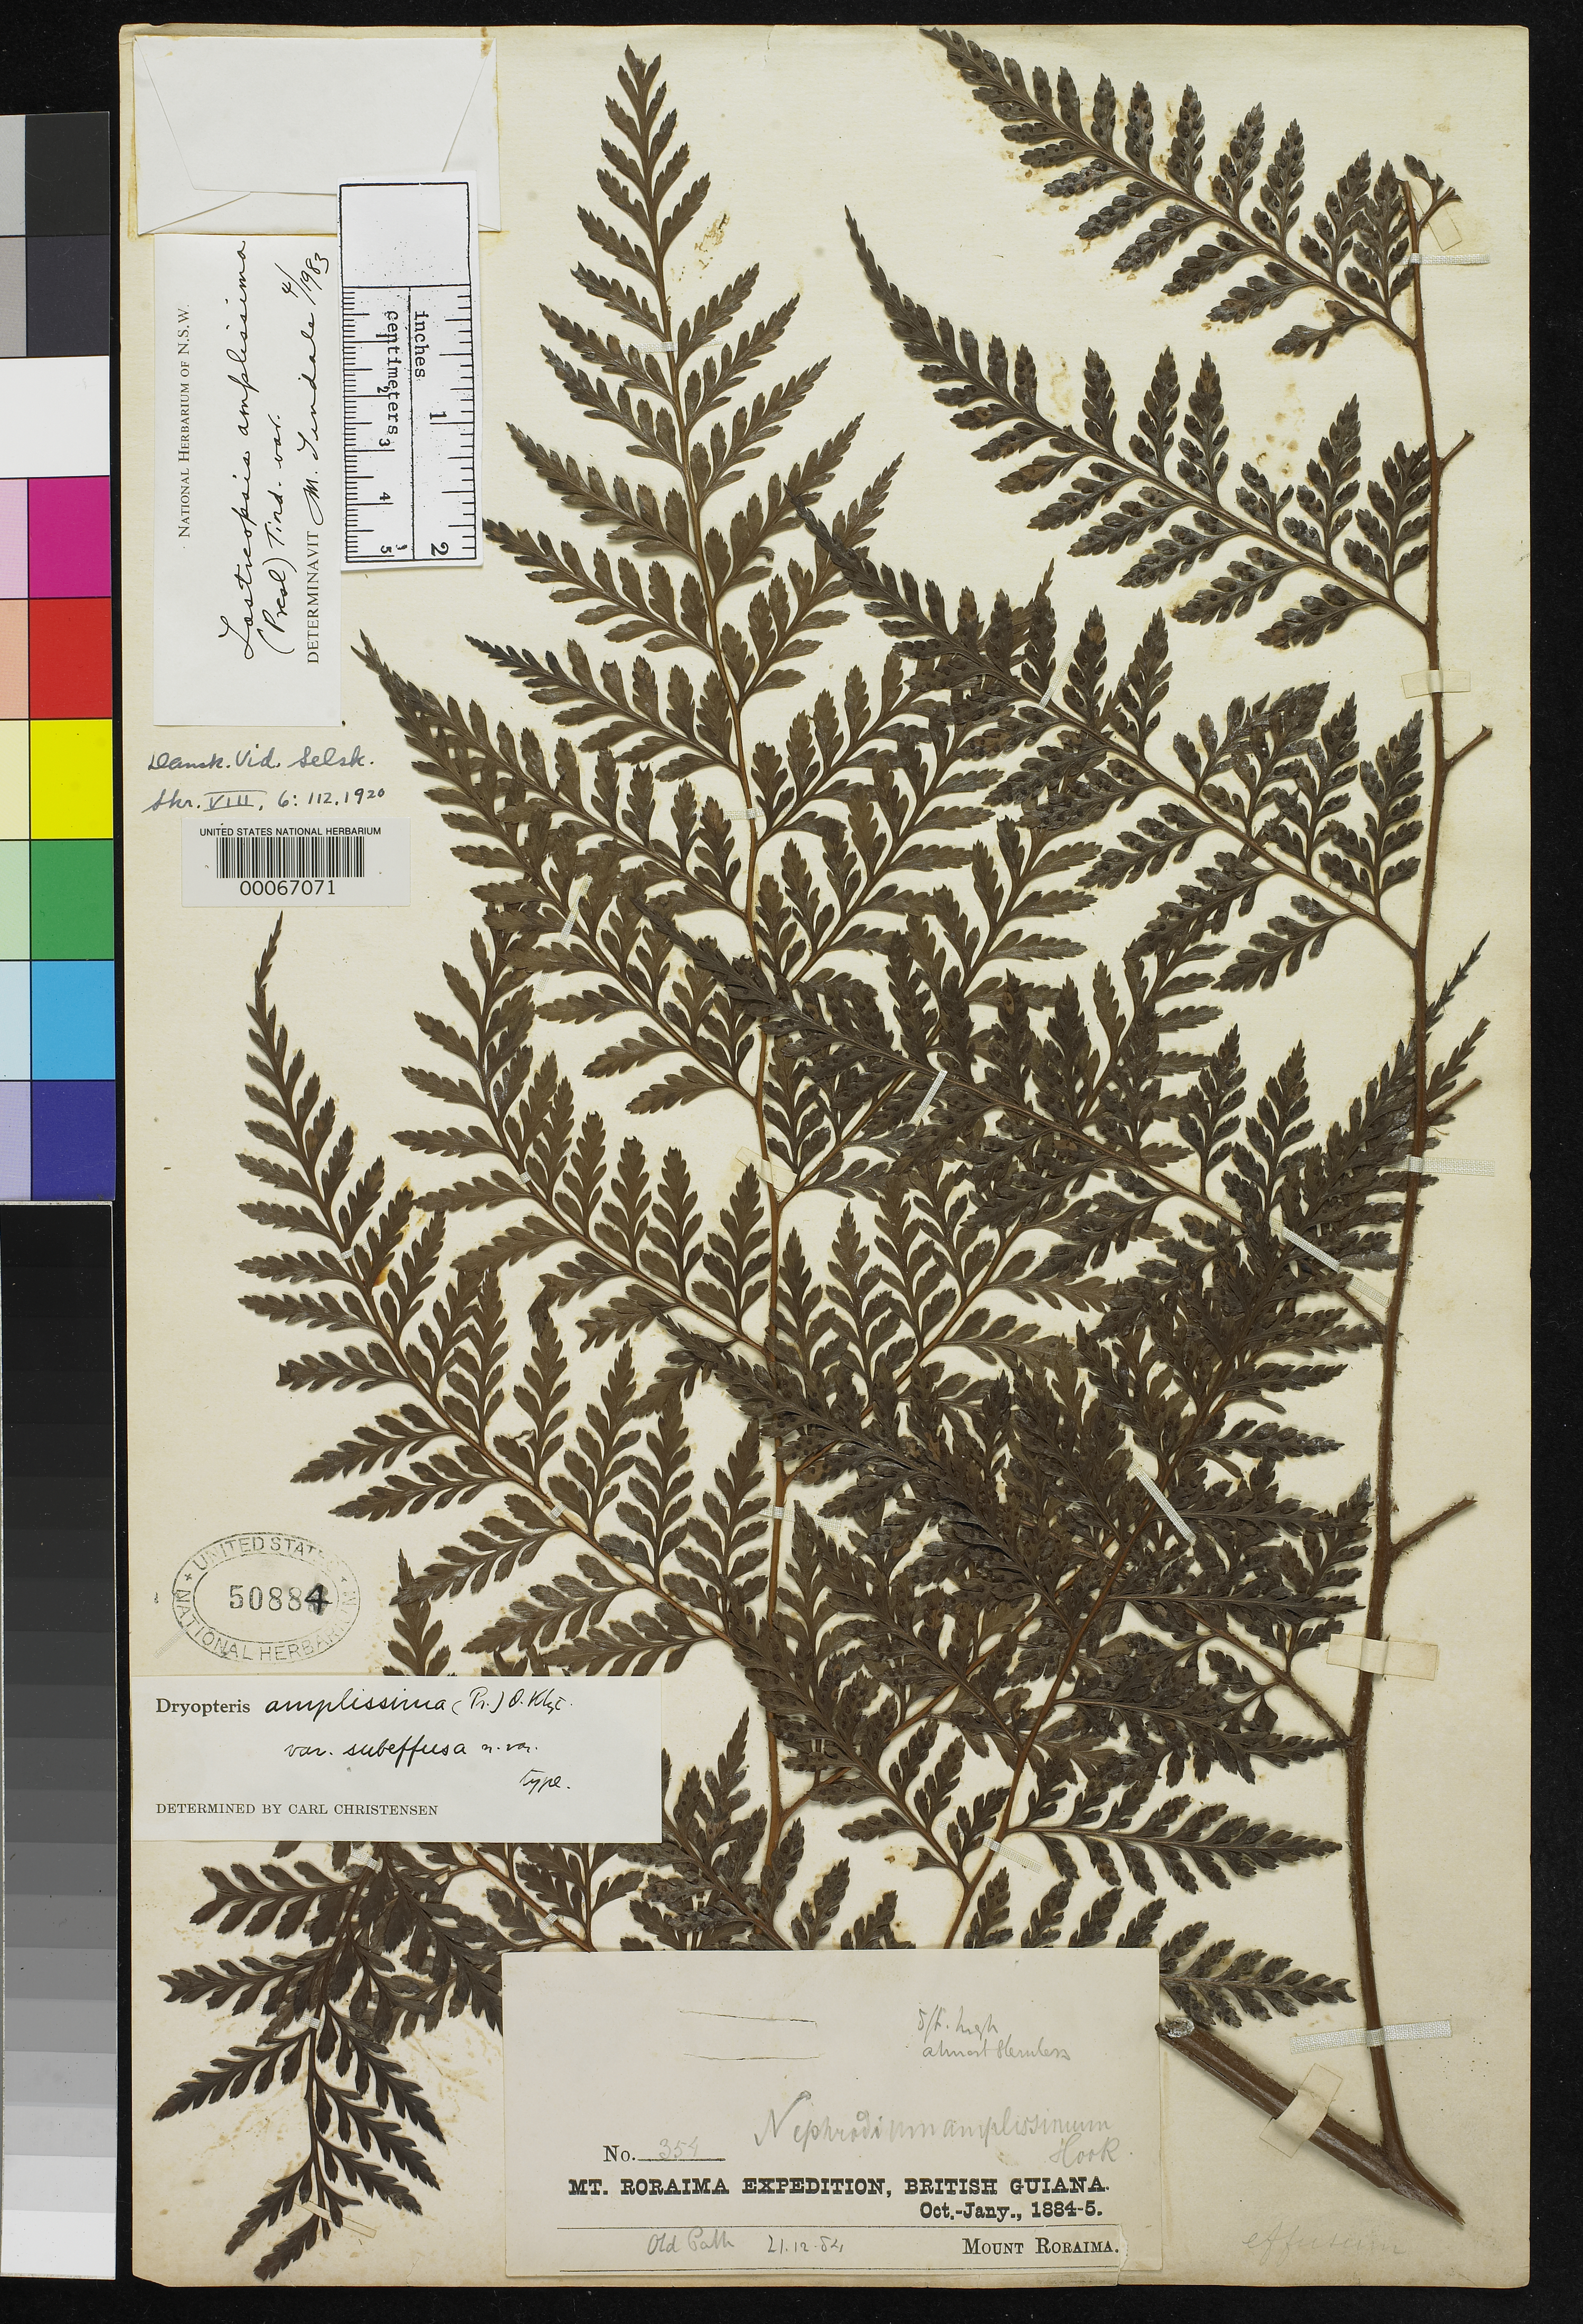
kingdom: Plantae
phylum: Tracheophyta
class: Polypodiopsida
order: Polypodiales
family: Dryopteridaceae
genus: Dryopteris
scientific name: Dryopteris amplissima var. subeffusa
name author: C. Chr.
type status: Holotype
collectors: E. F. im Thurn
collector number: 354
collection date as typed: Oct 1884 to -- Jan 1885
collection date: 1884-10/1885-01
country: Guyana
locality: Mount Roraima.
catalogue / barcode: US 50884